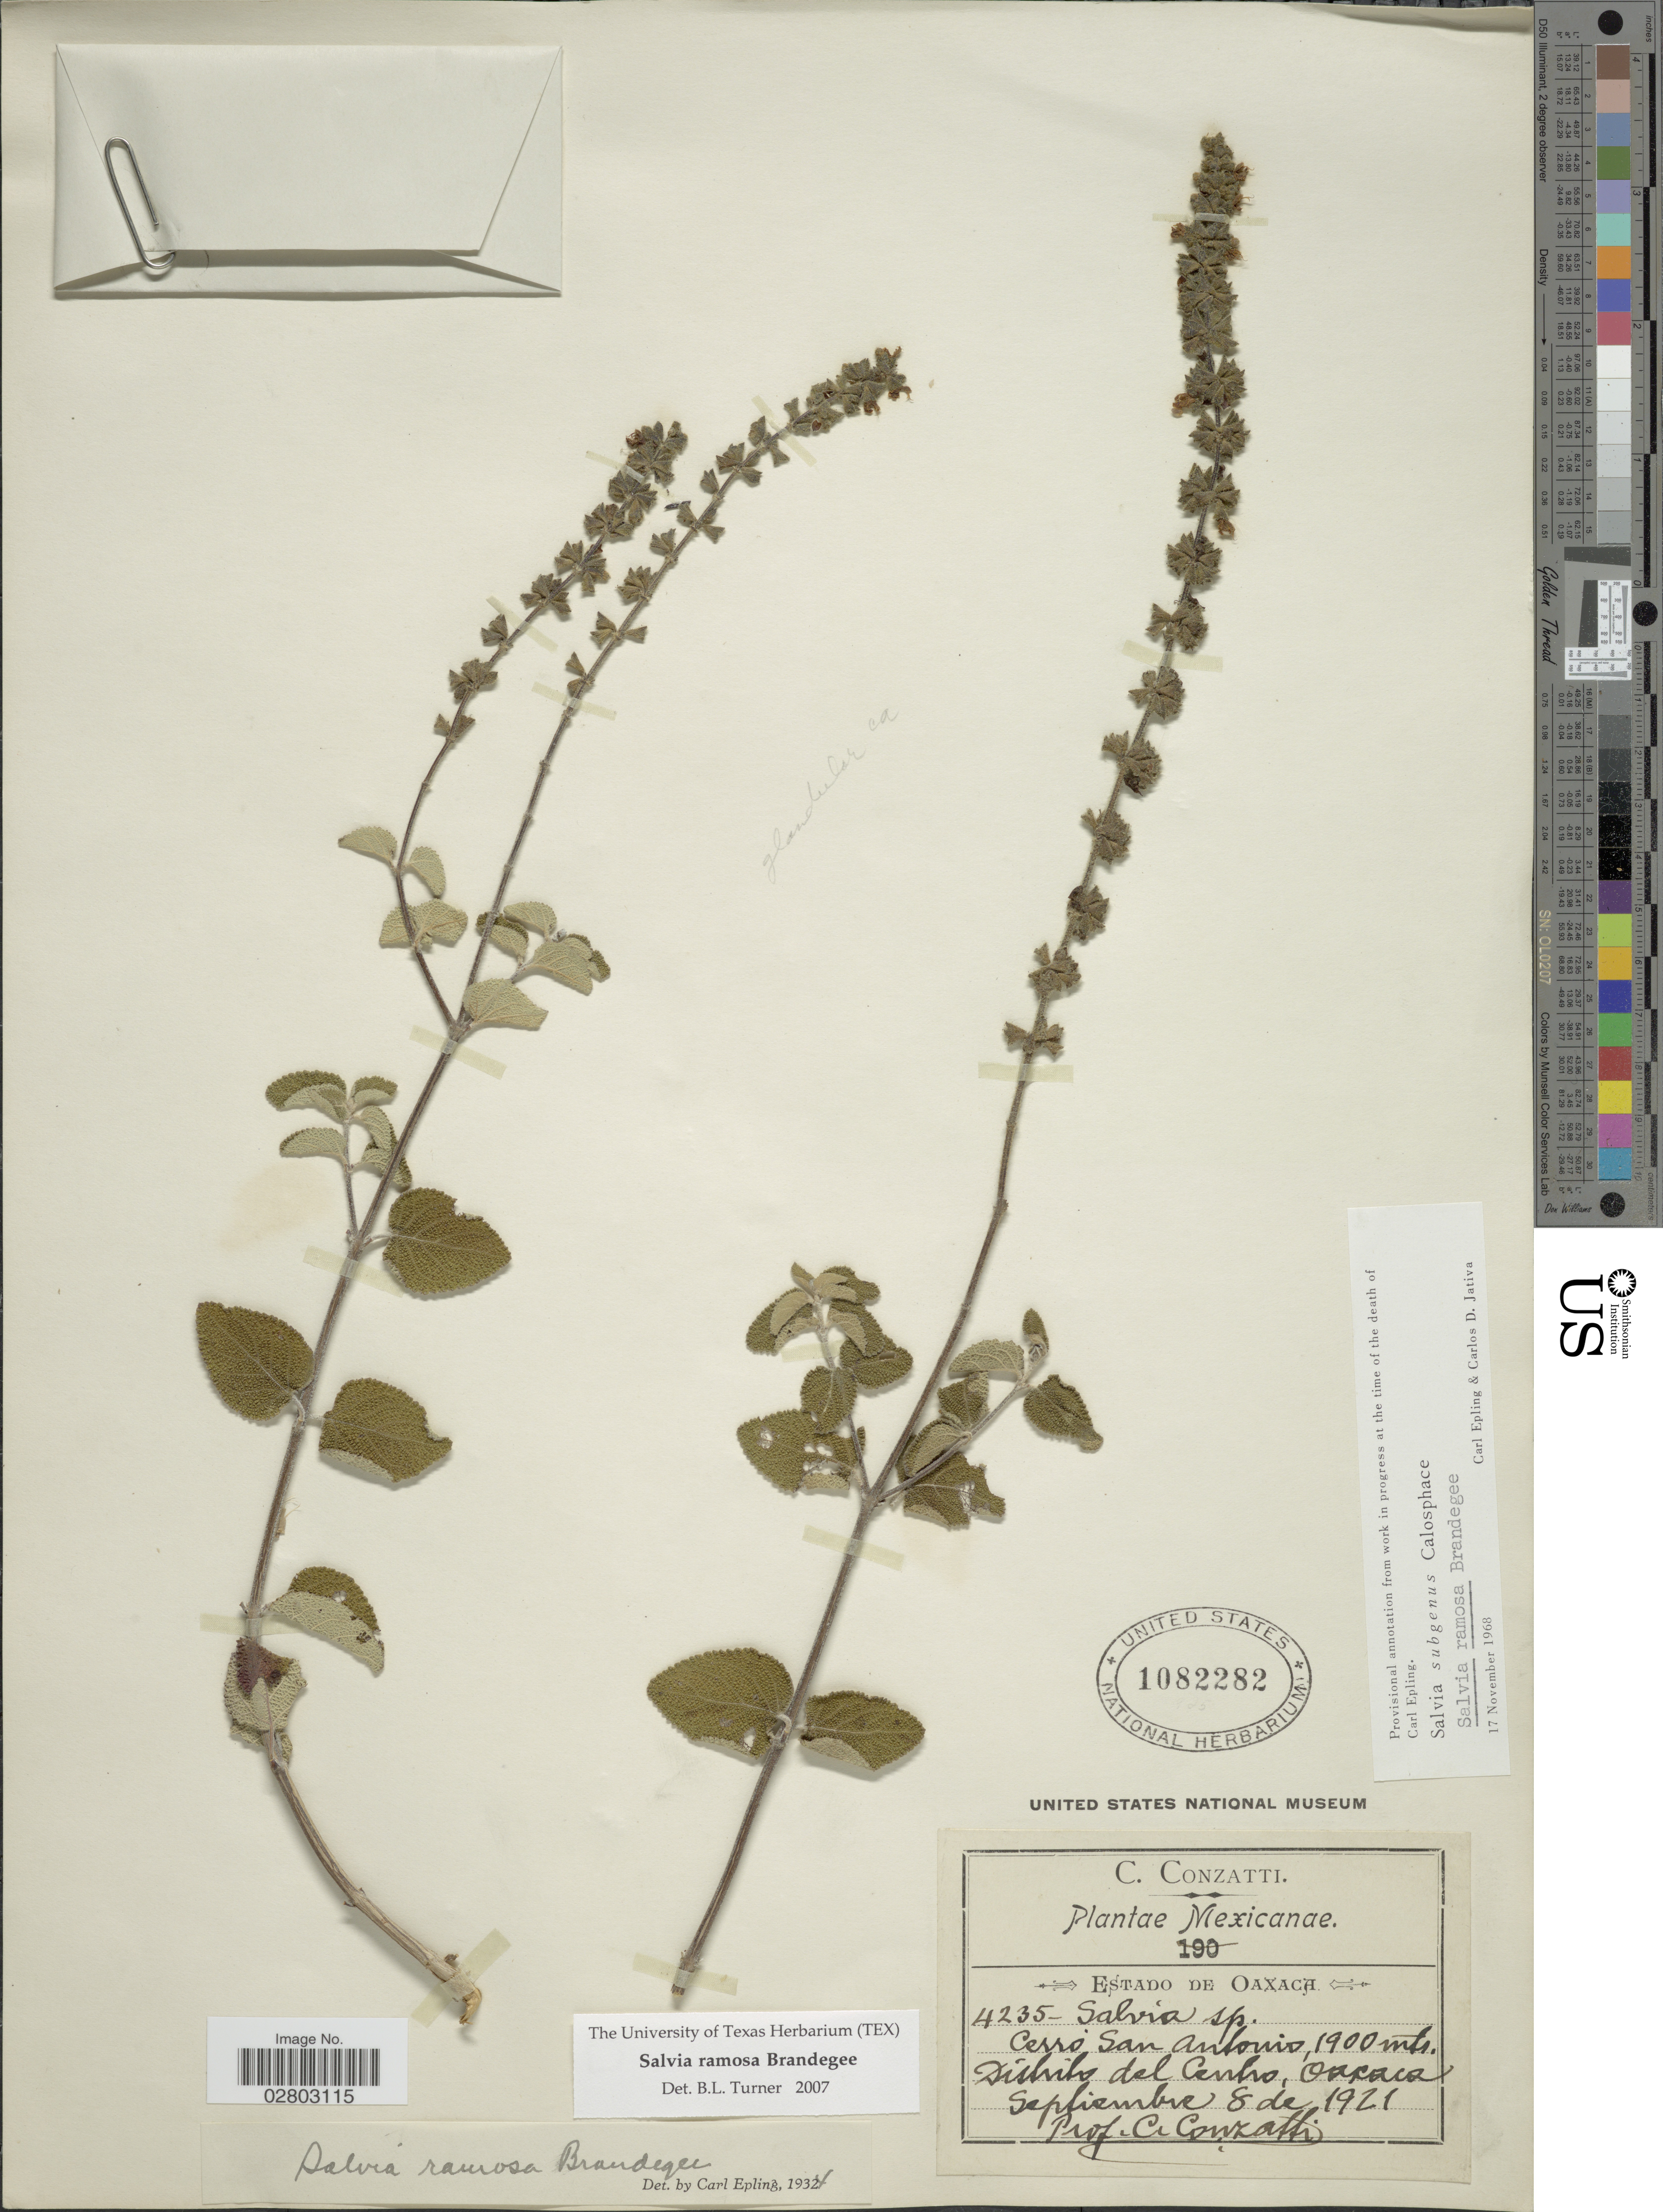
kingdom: Plantae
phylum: Tracheophyta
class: Magnoliopsida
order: Lamiales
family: Lamiaceae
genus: Salvia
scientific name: Salvia ramosa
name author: Brandegee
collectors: C. Conzatti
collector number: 4235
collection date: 1921-09-08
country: Mexico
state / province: Oaxaca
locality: Cerro San Antonio, Distrito del Centro, Oaxaca.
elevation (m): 1900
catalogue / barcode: US 1082282